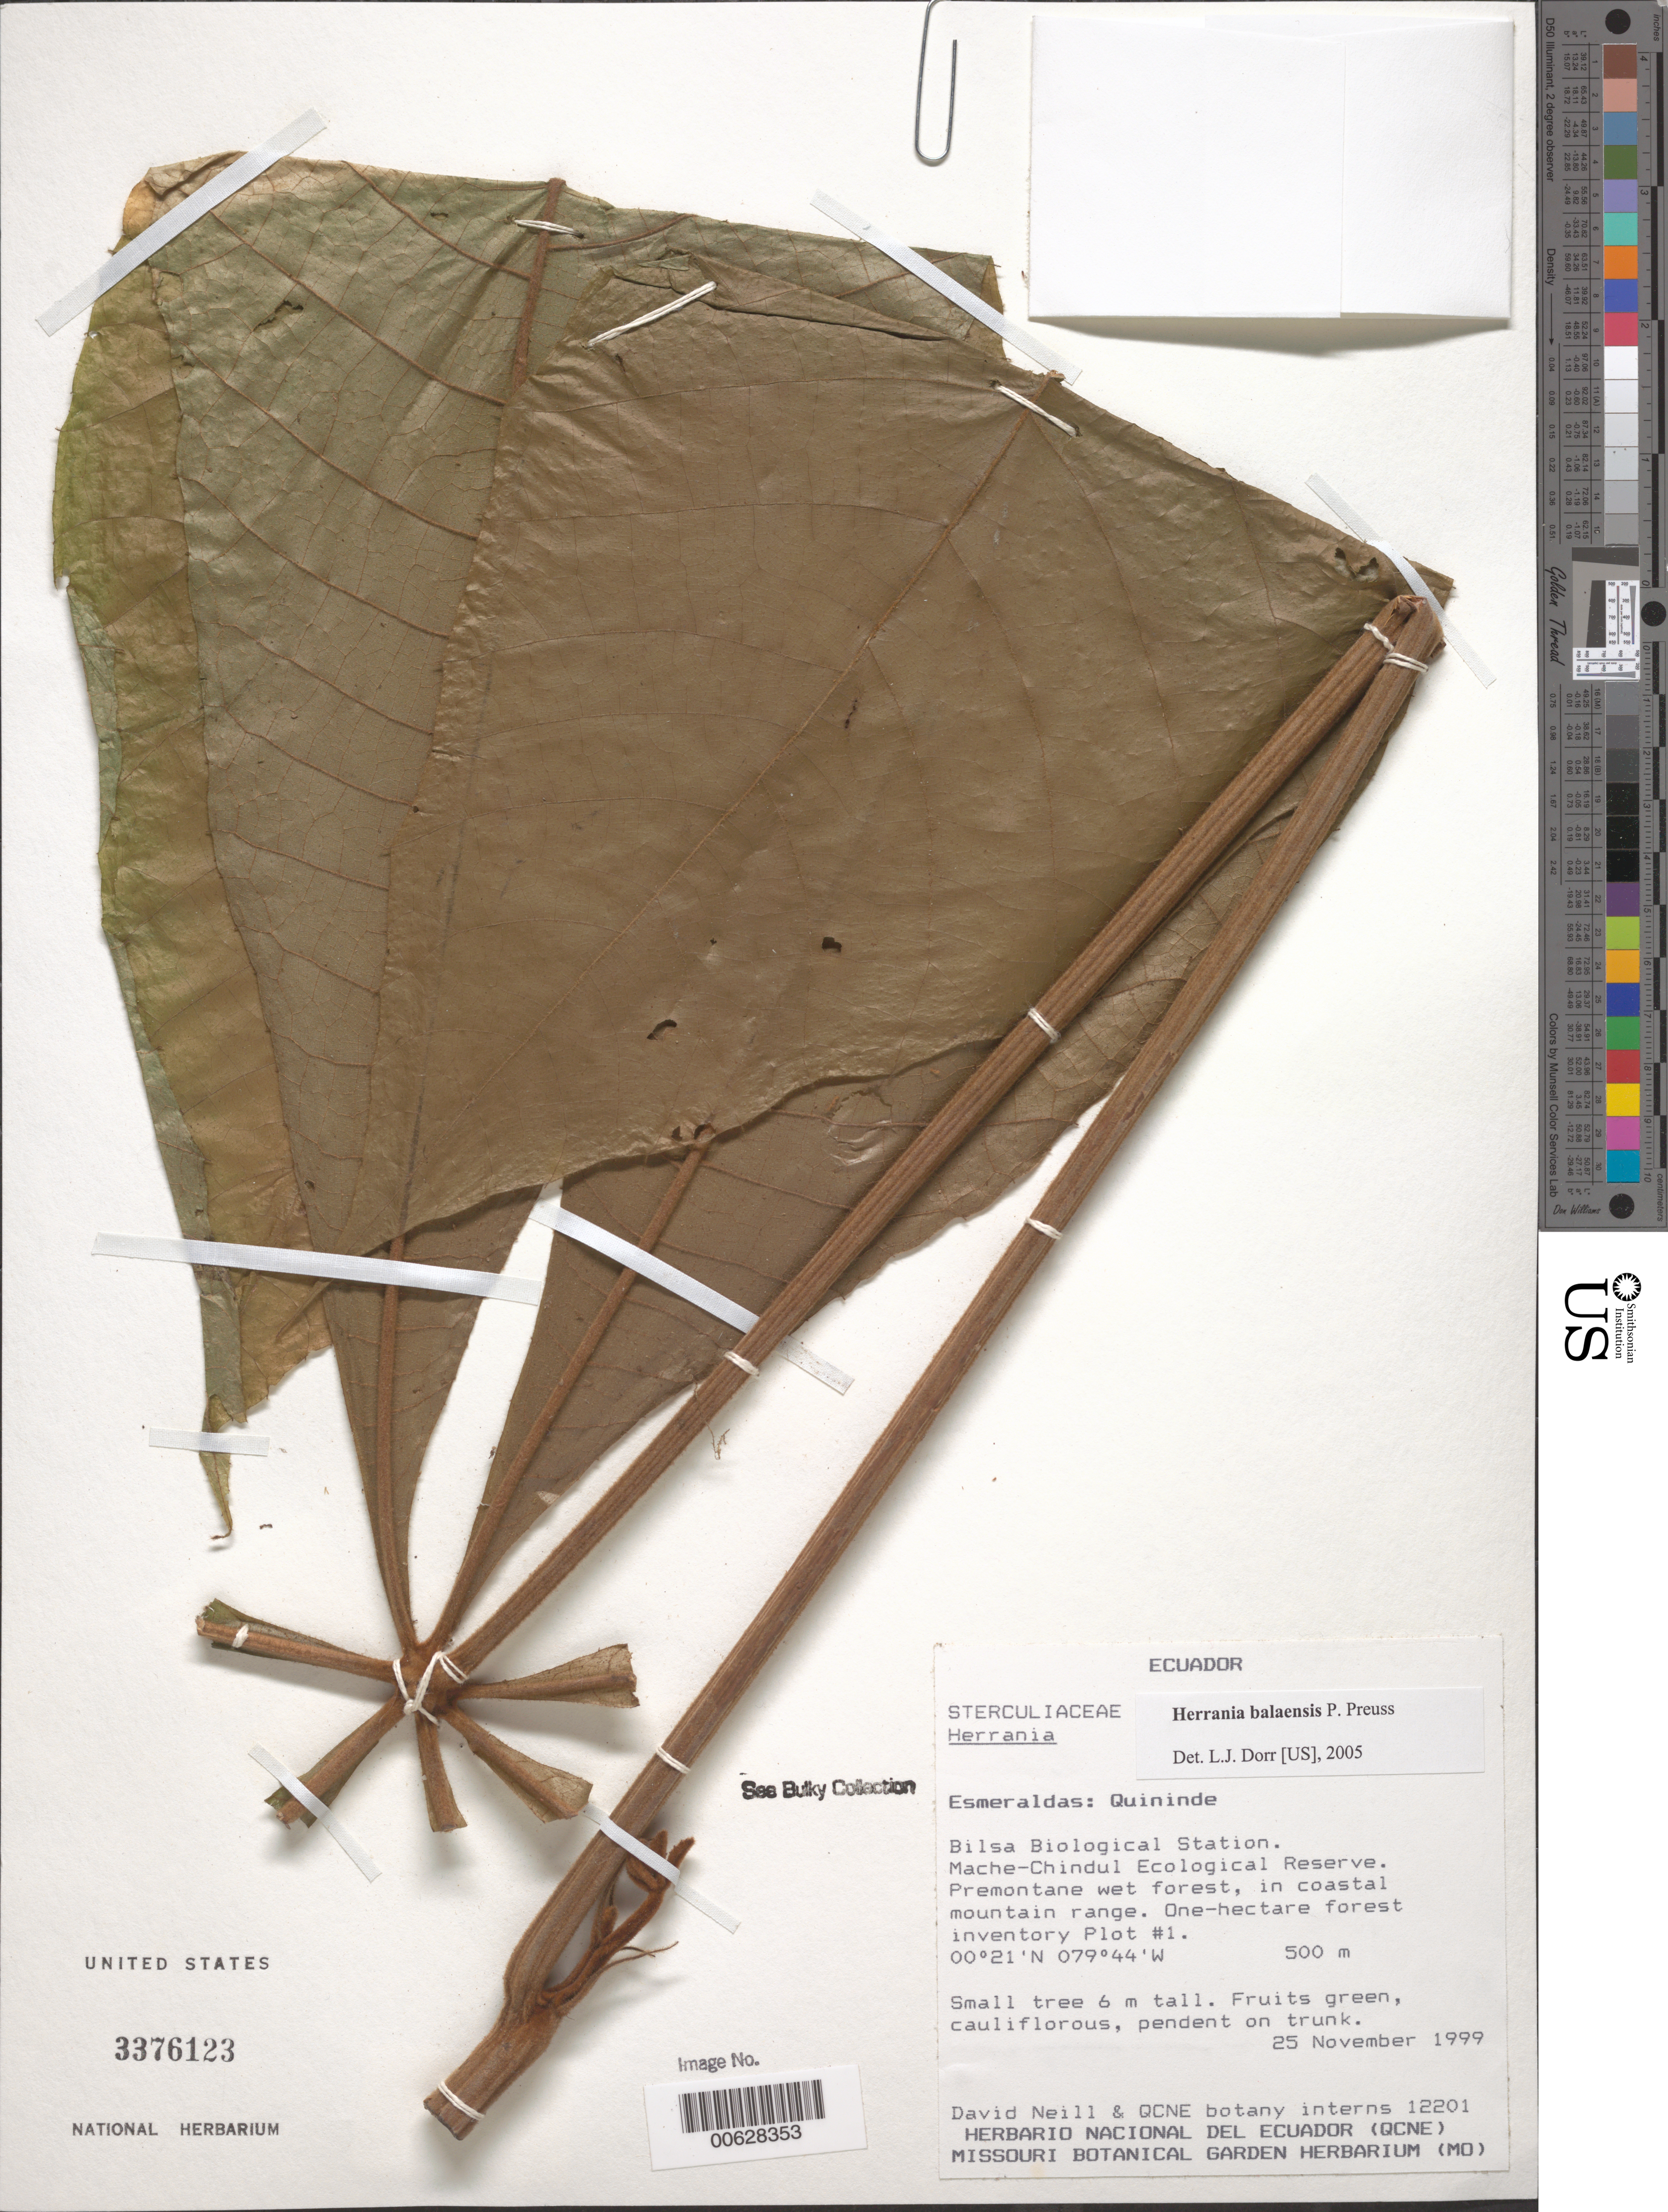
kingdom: Plantae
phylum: Tracheophyta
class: Magnoliopsida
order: Malvales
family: Malvaceae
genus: Herrania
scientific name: Herrania sp.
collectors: D. A. Neill & QCNE botany interns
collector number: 12201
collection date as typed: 25 Nov 1999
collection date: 1999-11-25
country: Ecuador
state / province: Esmeraldas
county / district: Quinindé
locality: Bilsa Biological Station, Mache-Chindul Ecological Reserve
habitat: Premontane wet forest, in coastal mountain range, one-hectare forest inventory Plot 1.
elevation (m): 500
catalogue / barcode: US 3376123